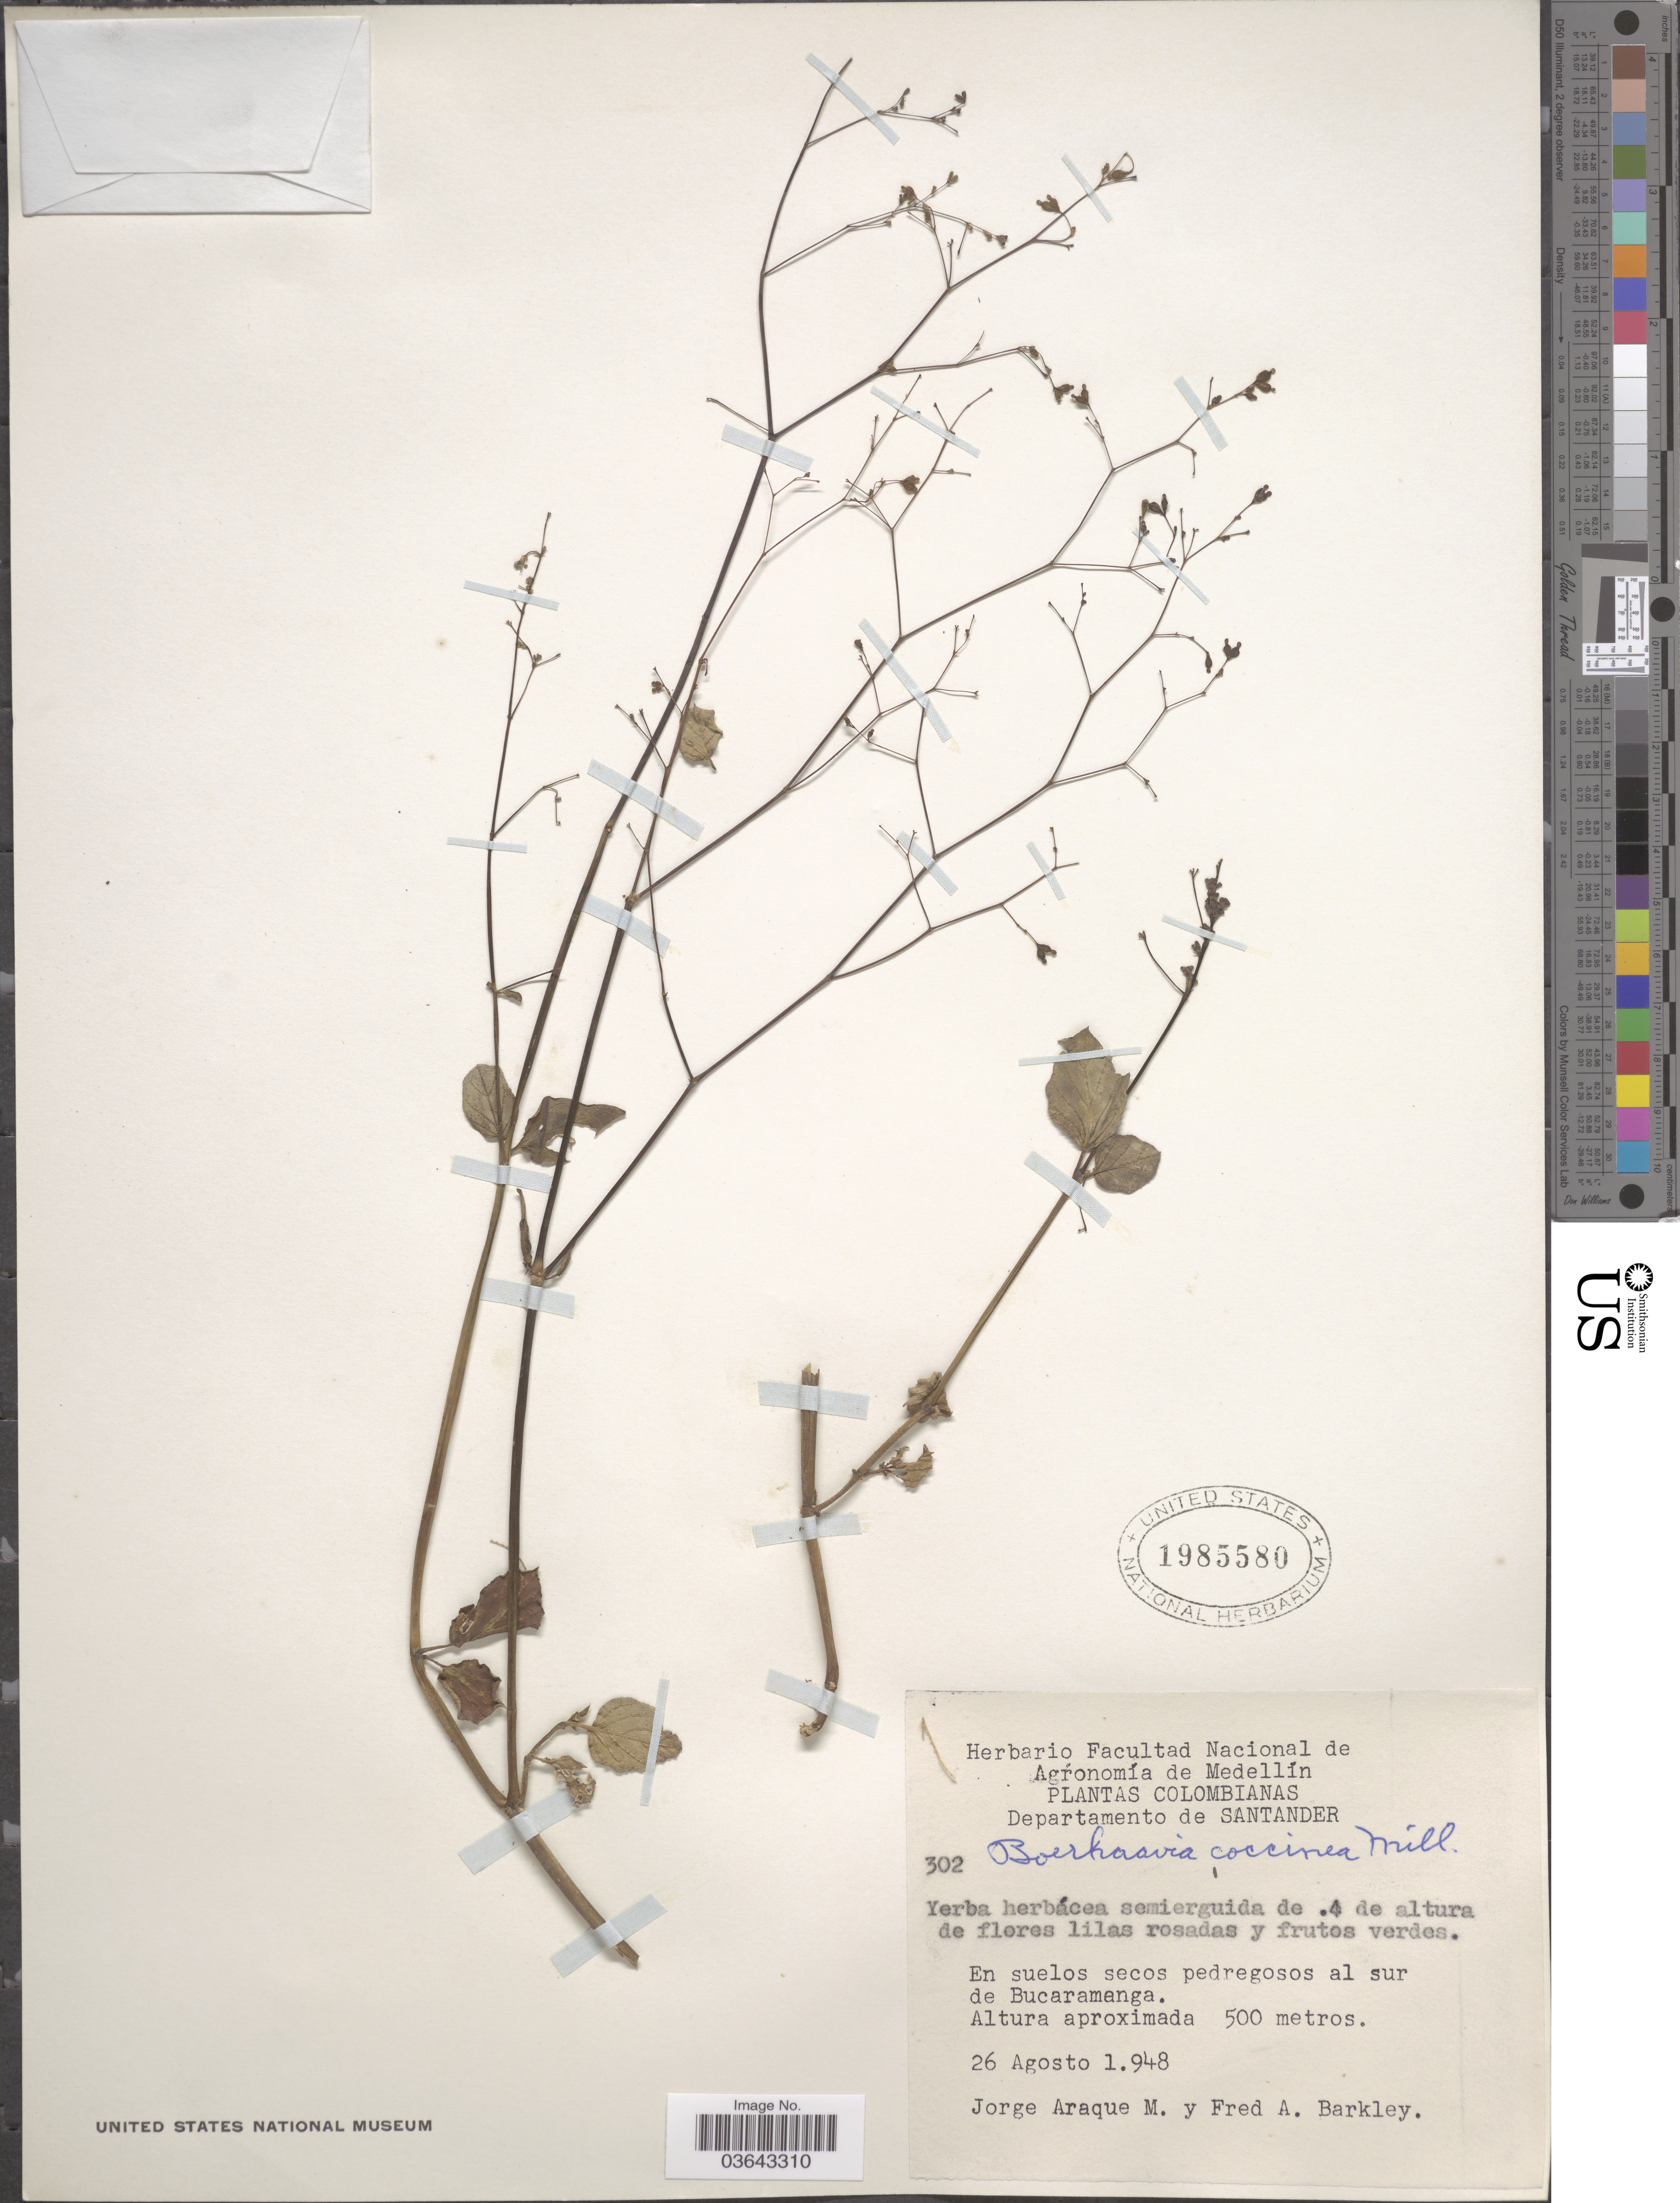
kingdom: Plantae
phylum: Tracheophyta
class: Magnoliopsida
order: Caryophyllales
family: Nyctaginaceae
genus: Boerhavia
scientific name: Boerhavia diffusa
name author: L.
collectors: J. Araque Molina & F. A. Barkley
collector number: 302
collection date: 1948-08-26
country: Colombia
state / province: Santander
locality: Departamento de Santander. En suelos secos pedregosos al sur de Bucaramanga.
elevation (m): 500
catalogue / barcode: US 1985580